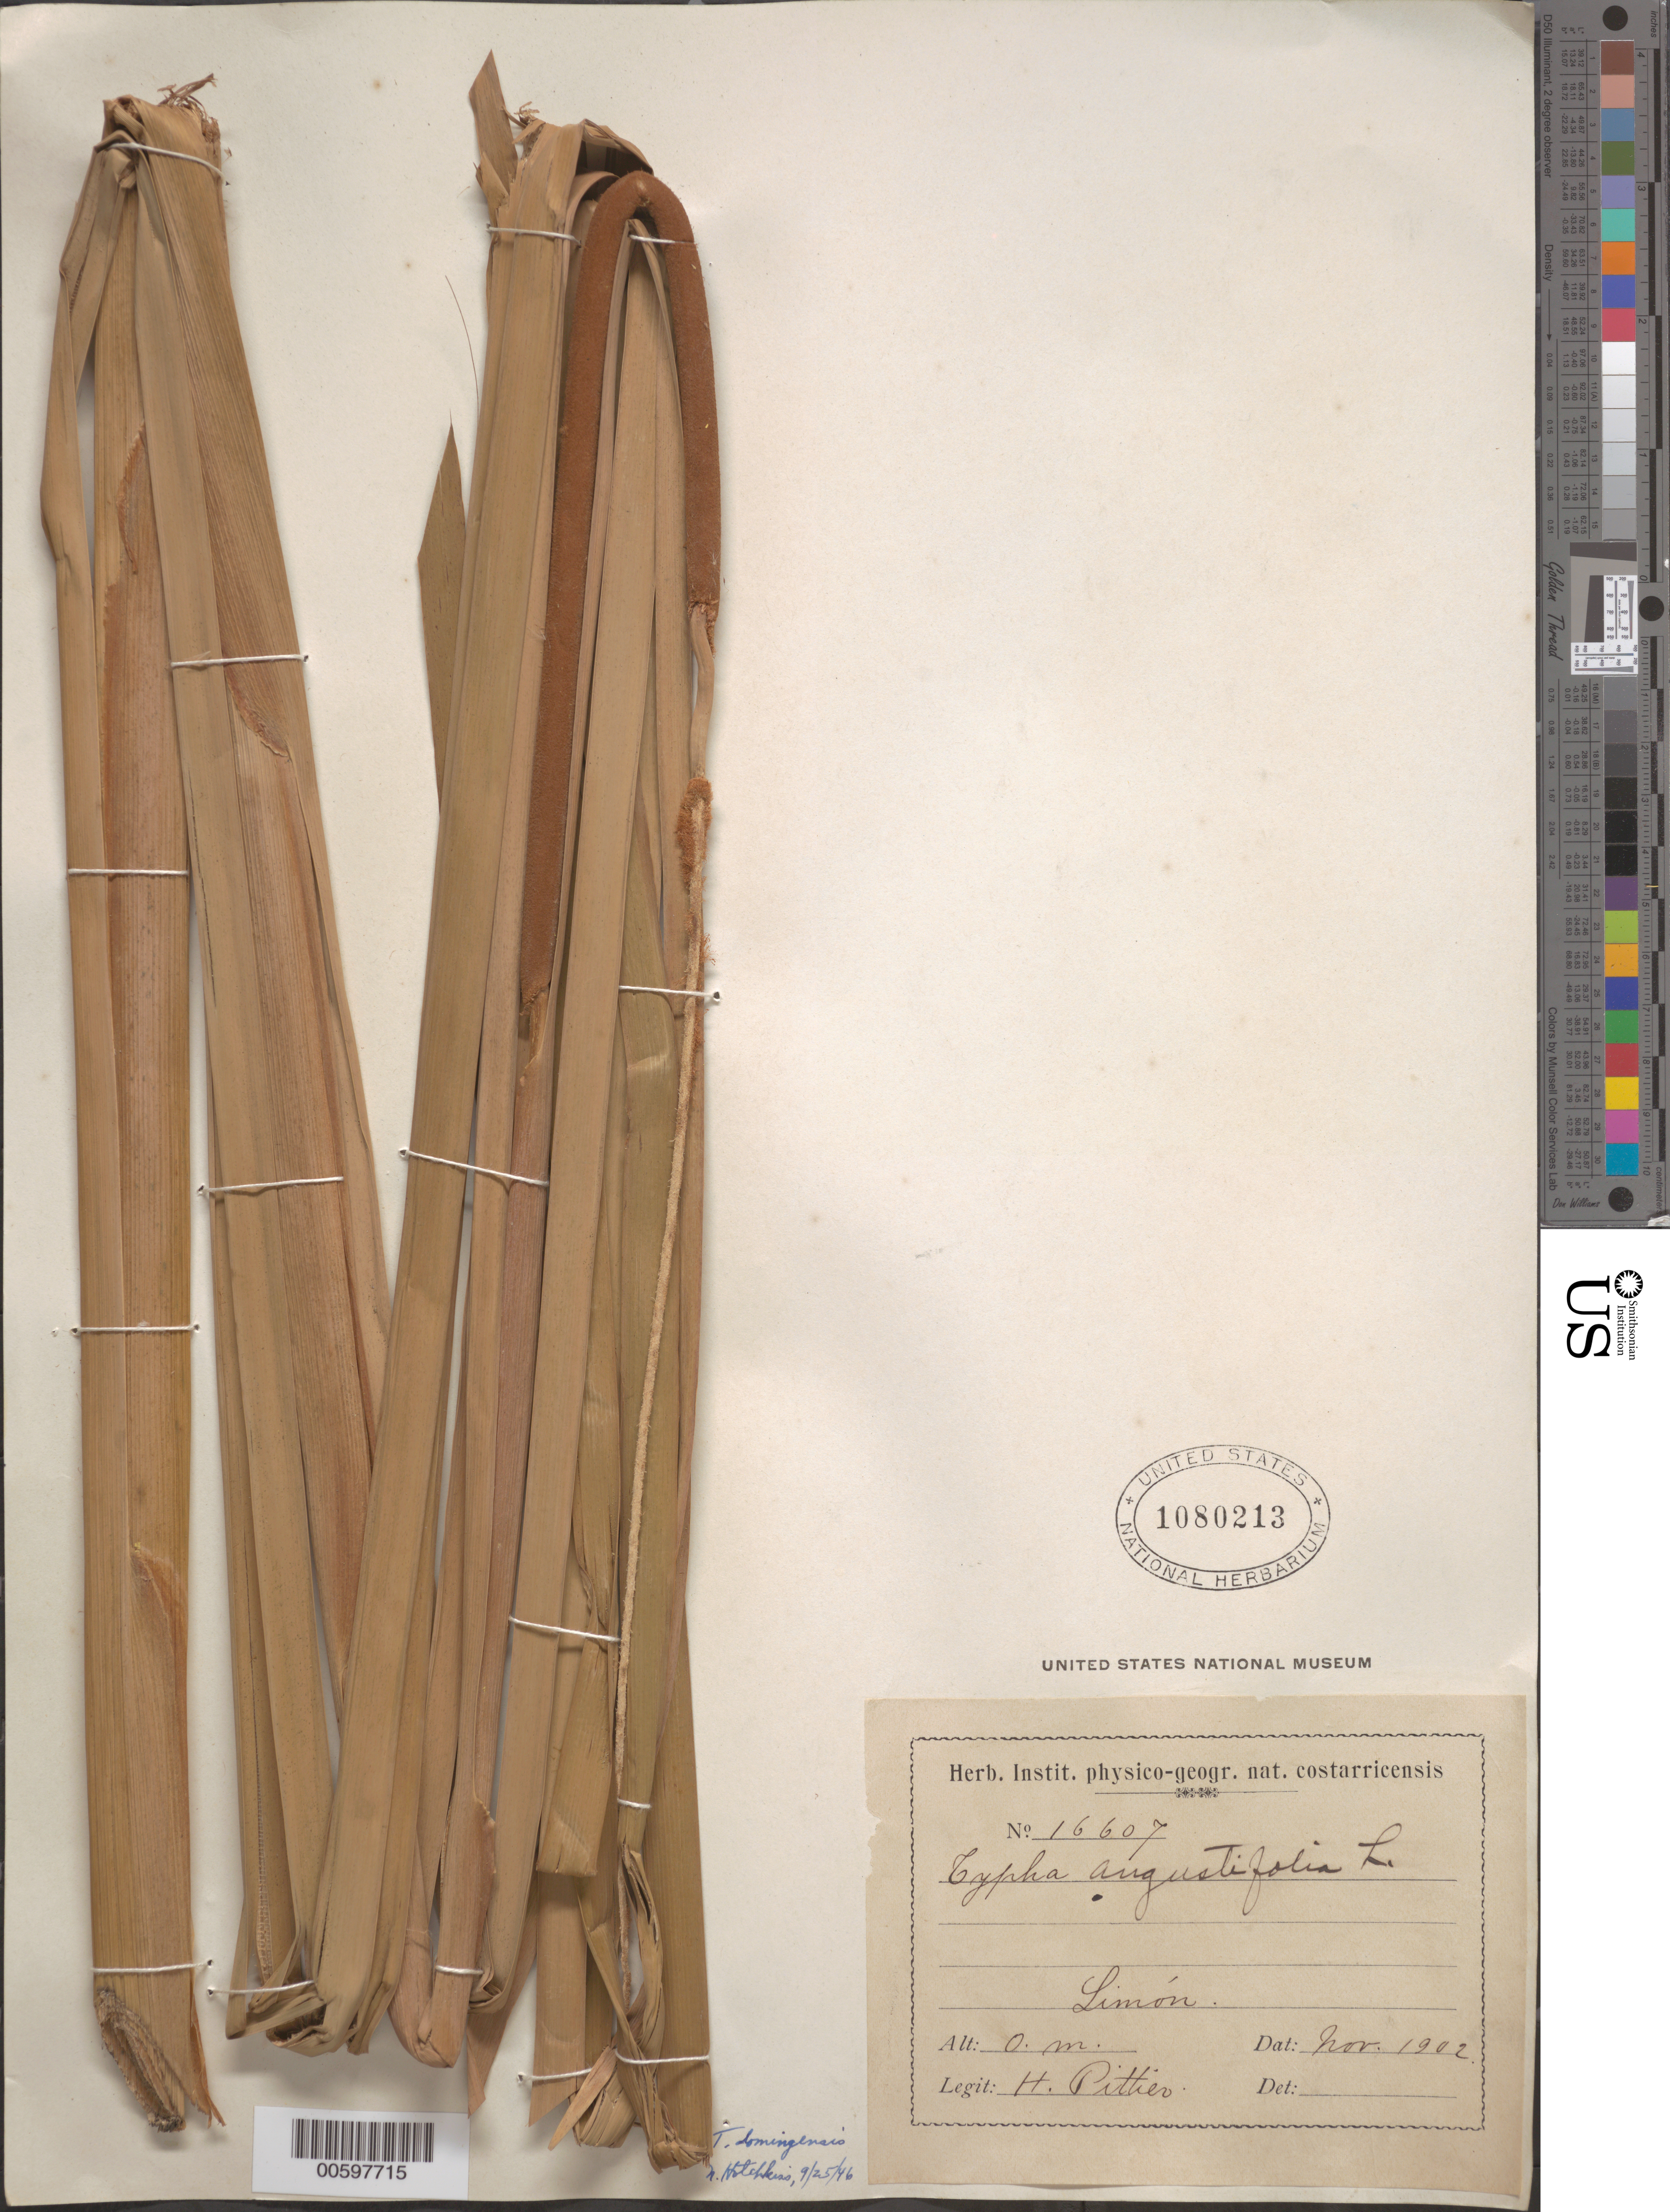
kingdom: Plantae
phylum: Tracheophyta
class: Liliopsida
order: Poales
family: Typhaceae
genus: Typha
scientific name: Typha domingensis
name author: Pers.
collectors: H. F. Pittier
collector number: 16607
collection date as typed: Nov 1902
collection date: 1902-11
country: Costa Rica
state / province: Limón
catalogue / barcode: US 1080213